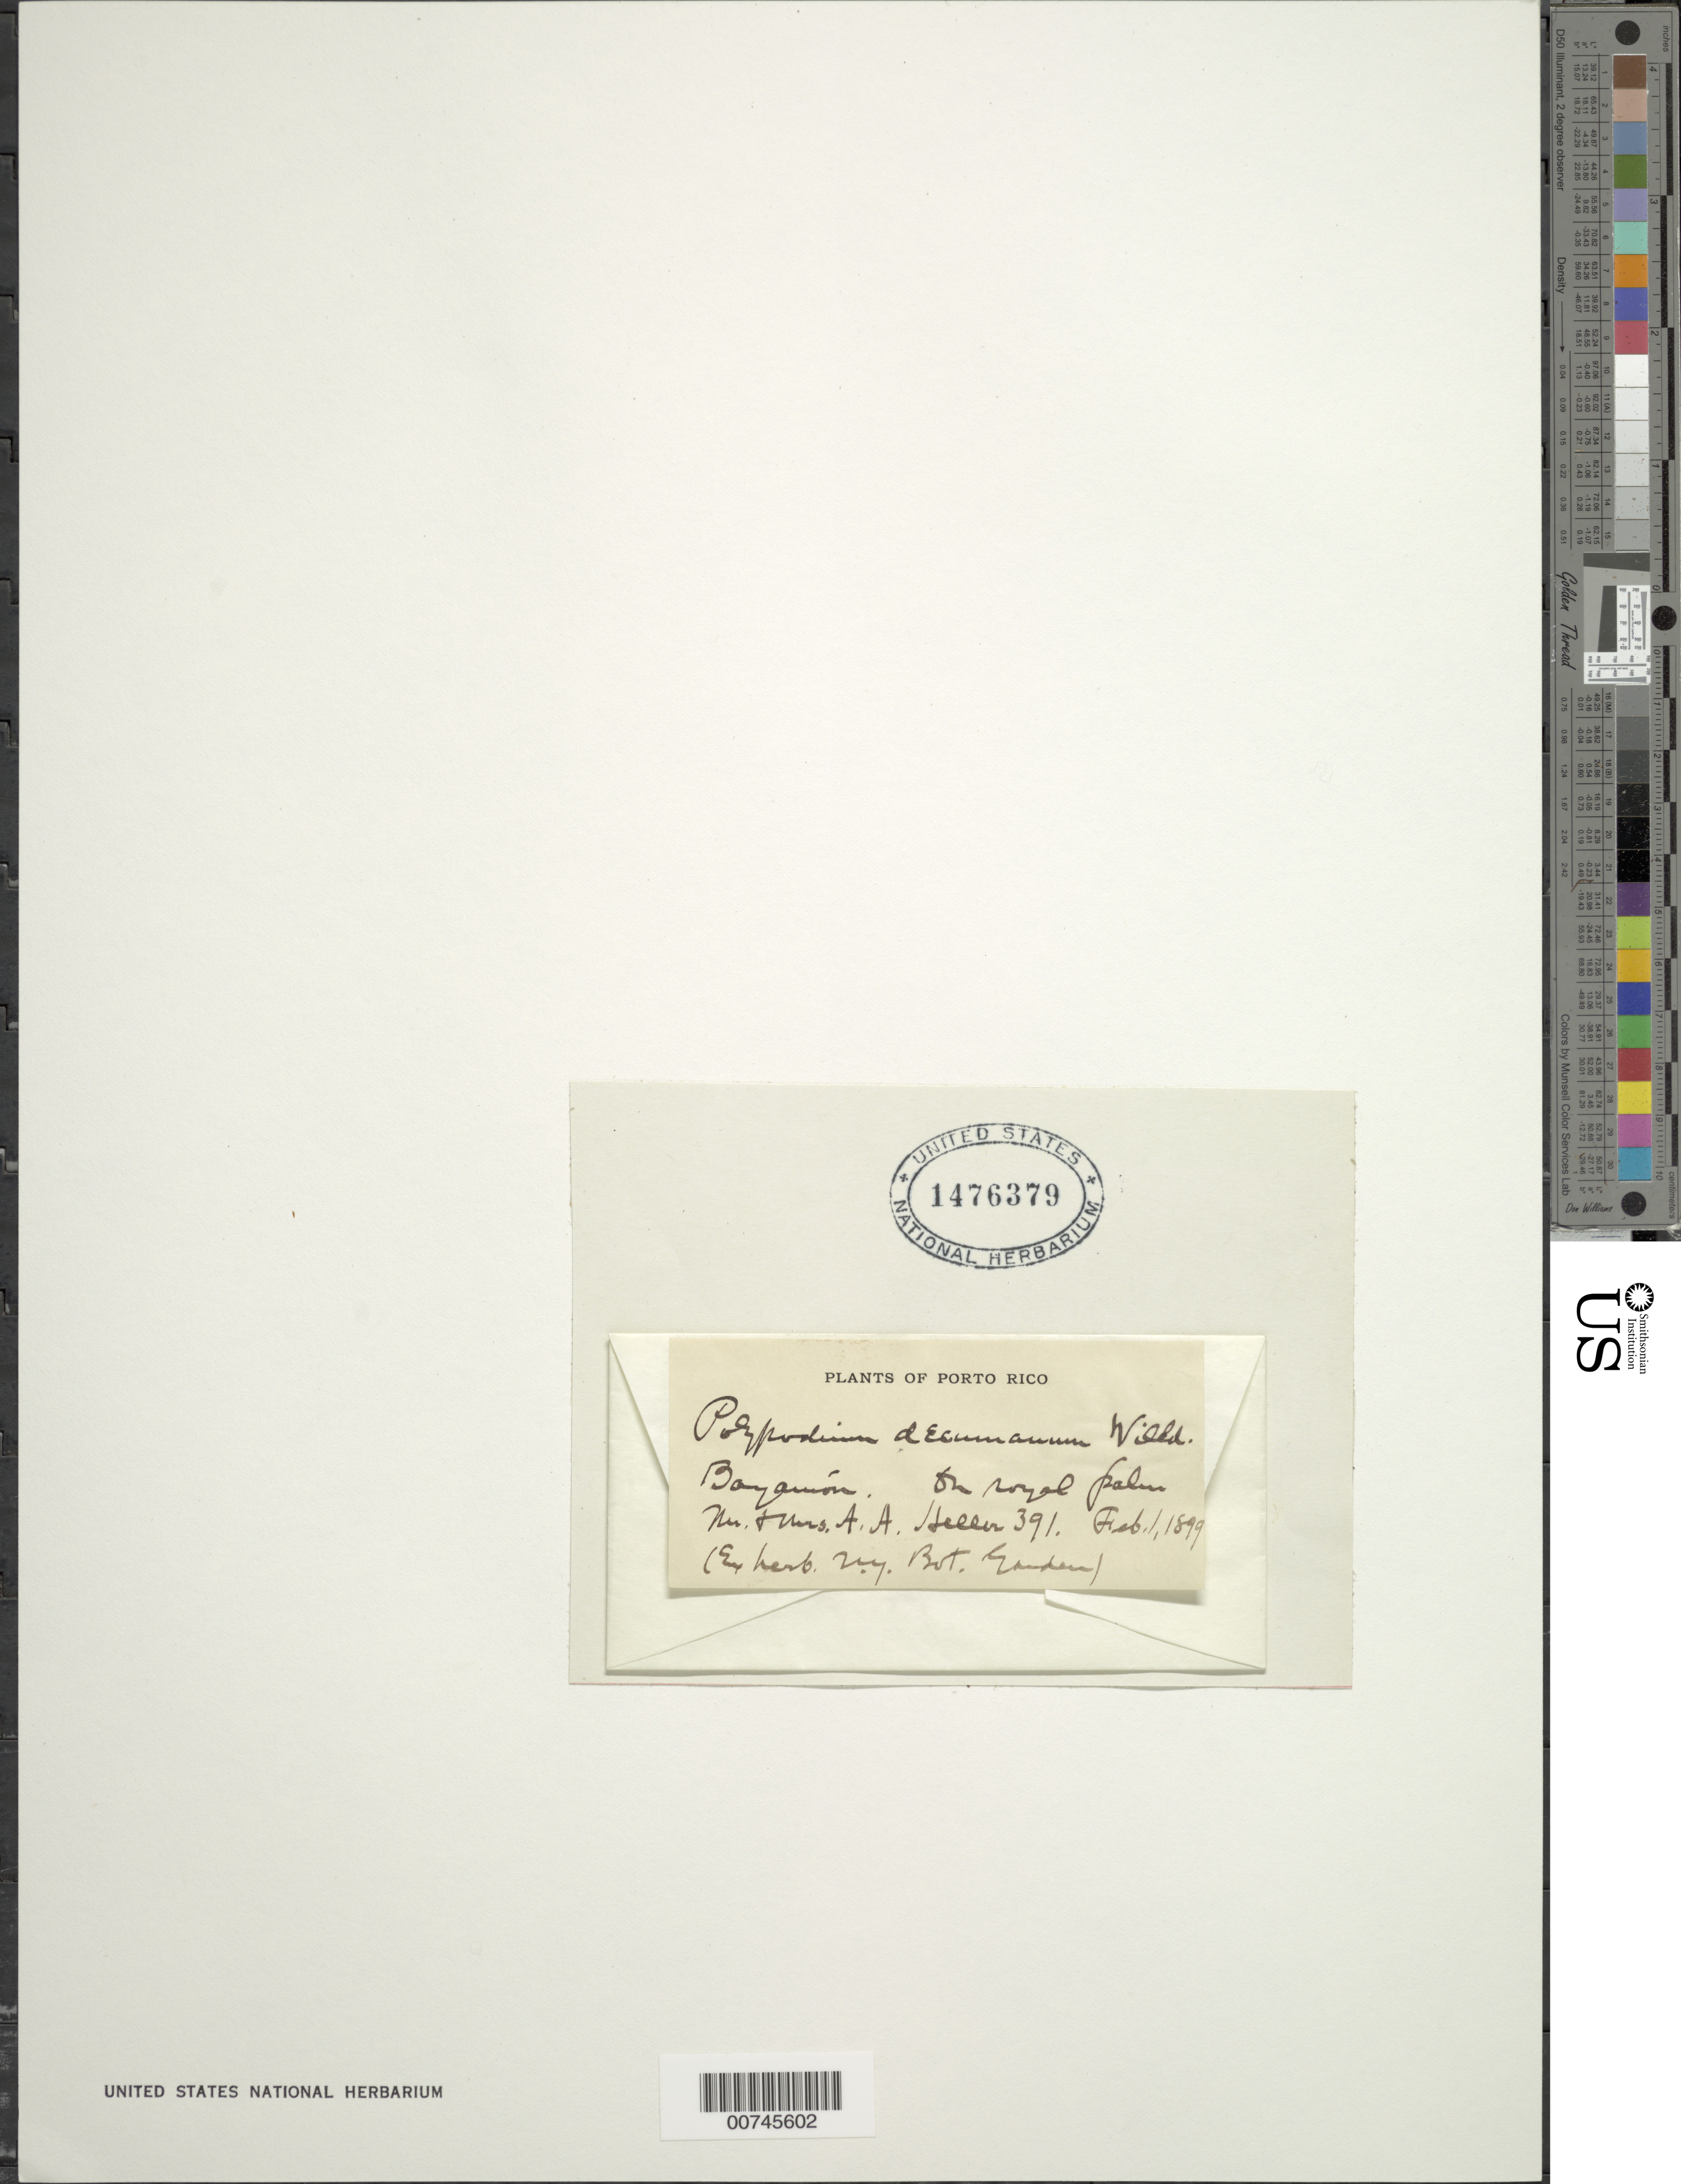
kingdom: Plantae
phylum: Tracheophyta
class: Polypodiopsida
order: Polypodiales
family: Polypodiaceae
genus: Phlebodium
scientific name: Phlebodium decumanum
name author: (Willd.) J. Sm.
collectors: A. A. Heller & E. G. Heller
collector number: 391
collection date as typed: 01 Feb 1899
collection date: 1899-02-01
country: Puerto Rico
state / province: Bayamón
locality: Bayamón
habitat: On royal palm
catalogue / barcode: US 1476379